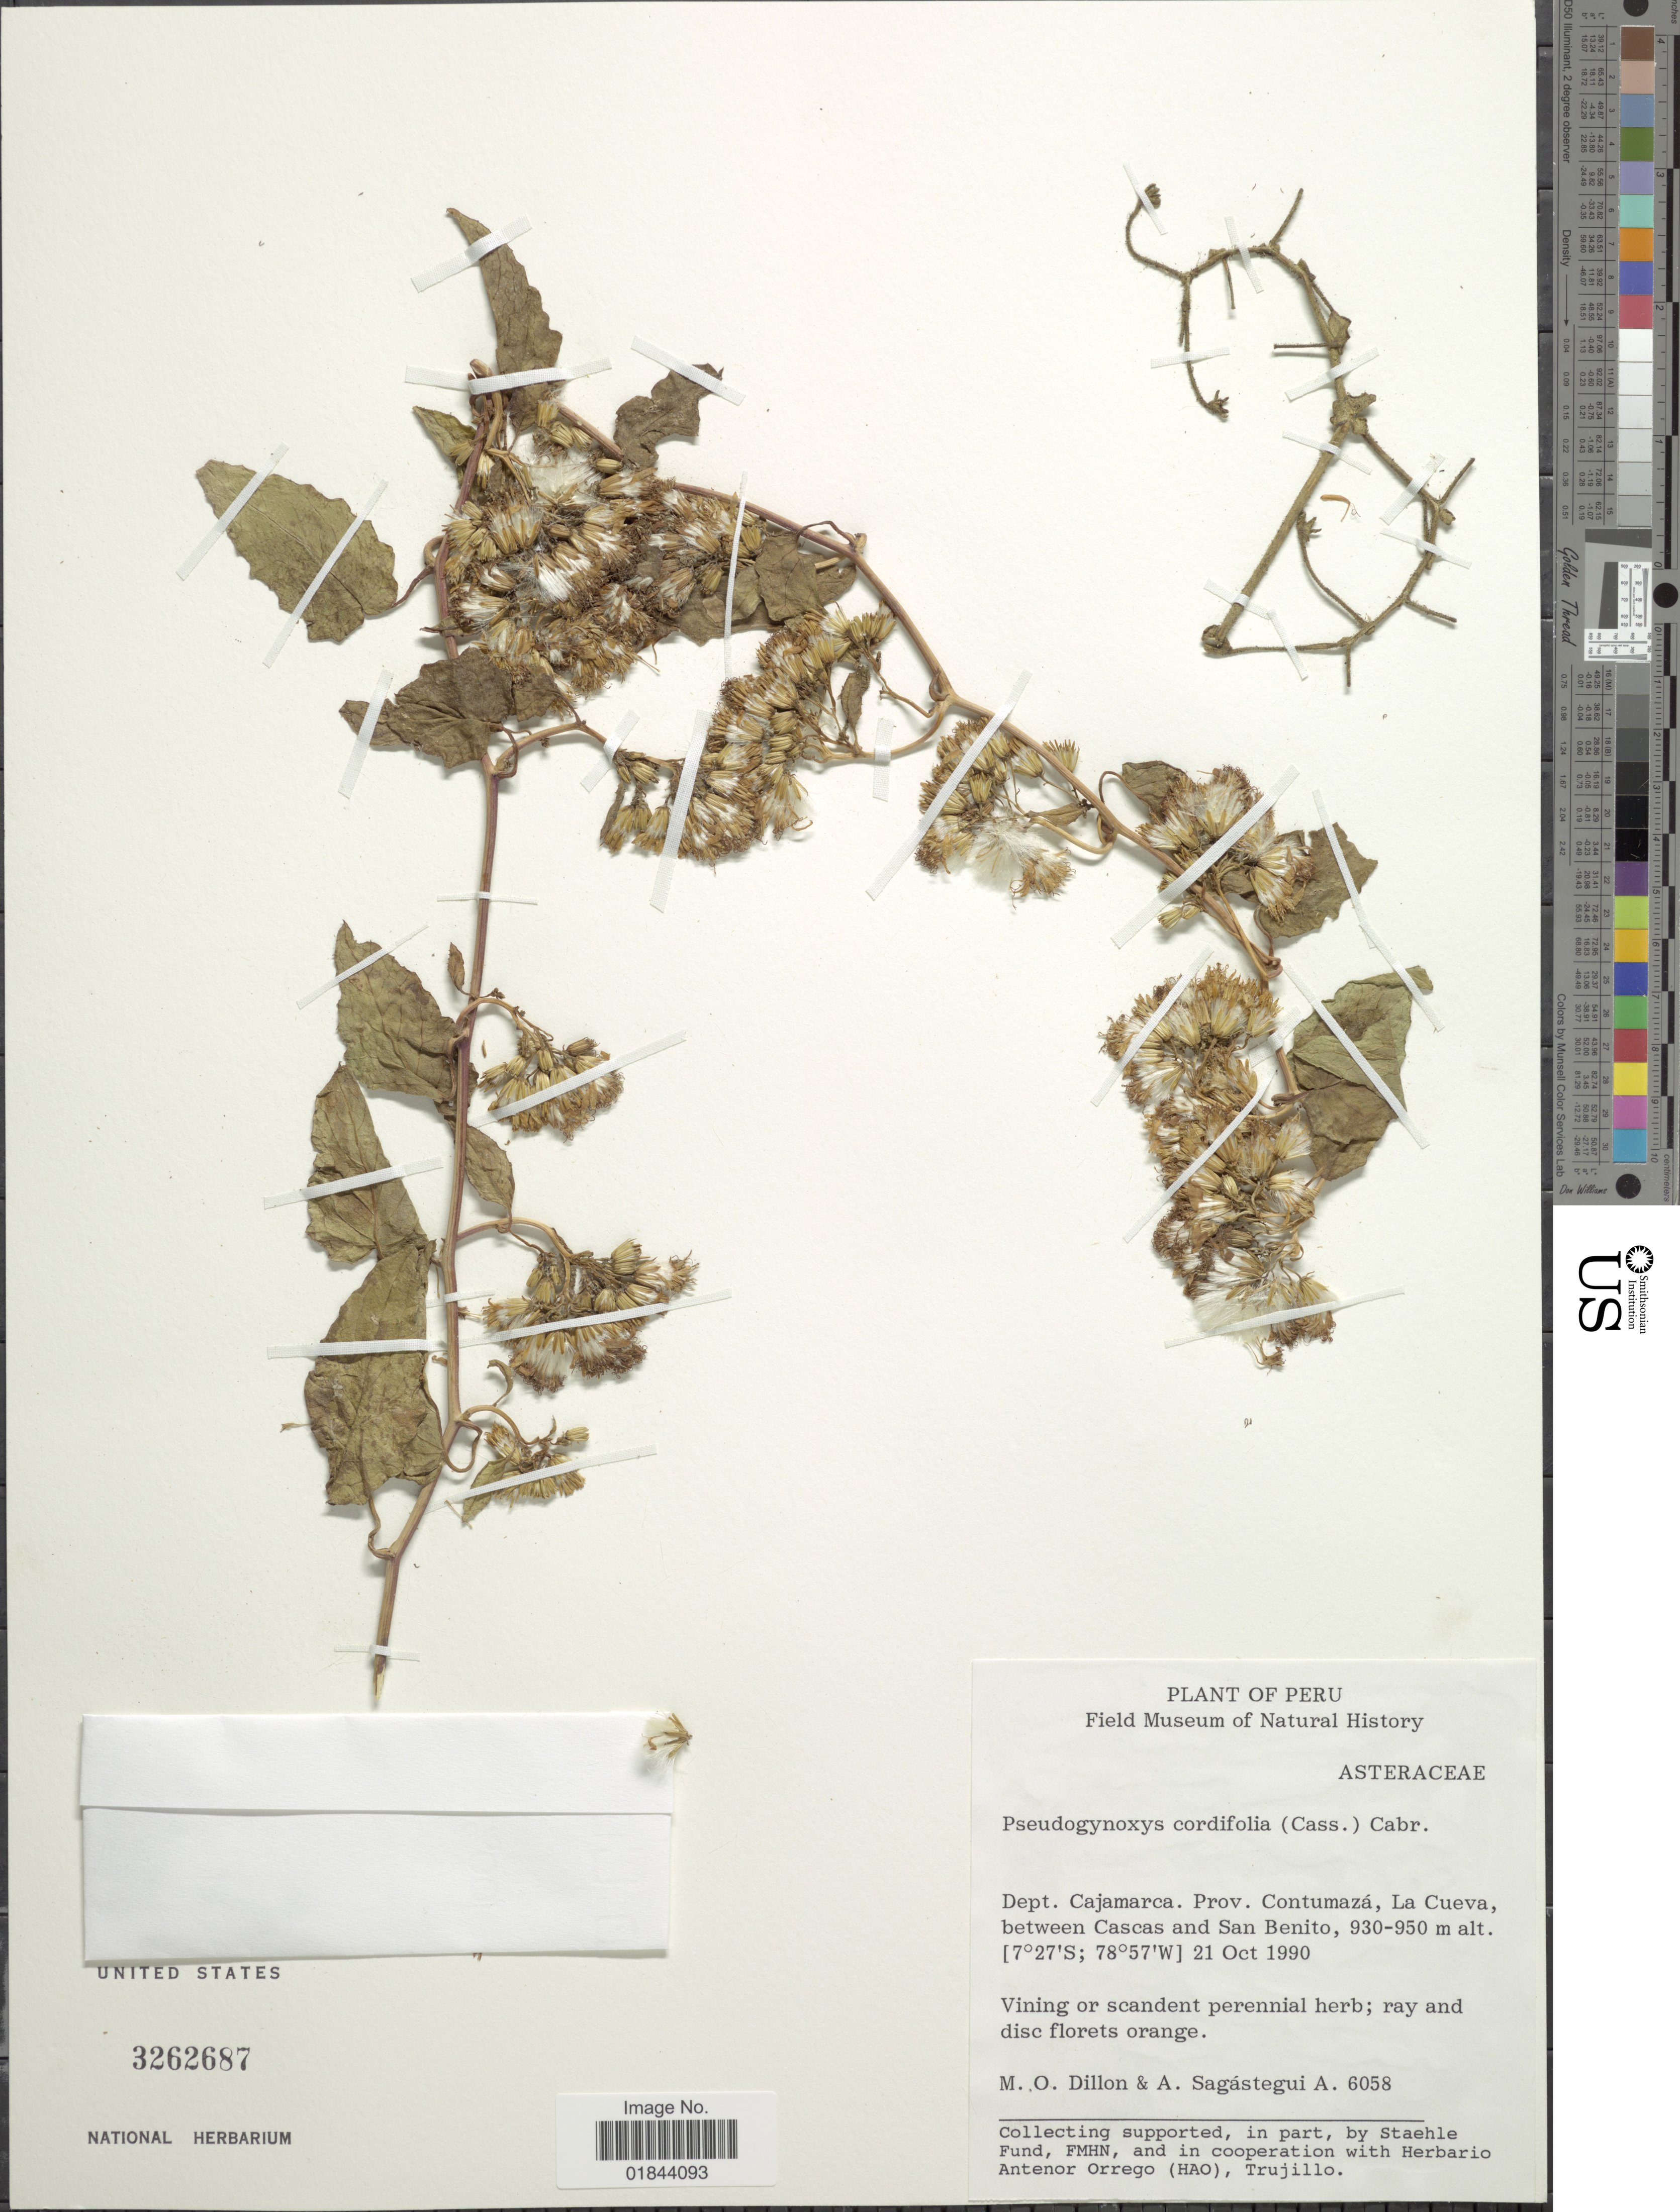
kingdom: Plantae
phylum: Tracheophyta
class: Magnoliopsida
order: Asterales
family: Asteraceae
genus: Pseudogynoxys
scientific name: Pseudogynoxys cordifolia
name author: (Cass.) Cabrera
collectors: M. O. Dillon & A. Sagástegui A.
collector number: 6058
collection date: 1990-10-21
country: Peru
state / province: Cajamarca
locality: Dept. Cajamarca. prov. Contumazá, La Cueva, between Cascas and San Benito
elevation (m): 930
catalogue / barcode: US 3262687